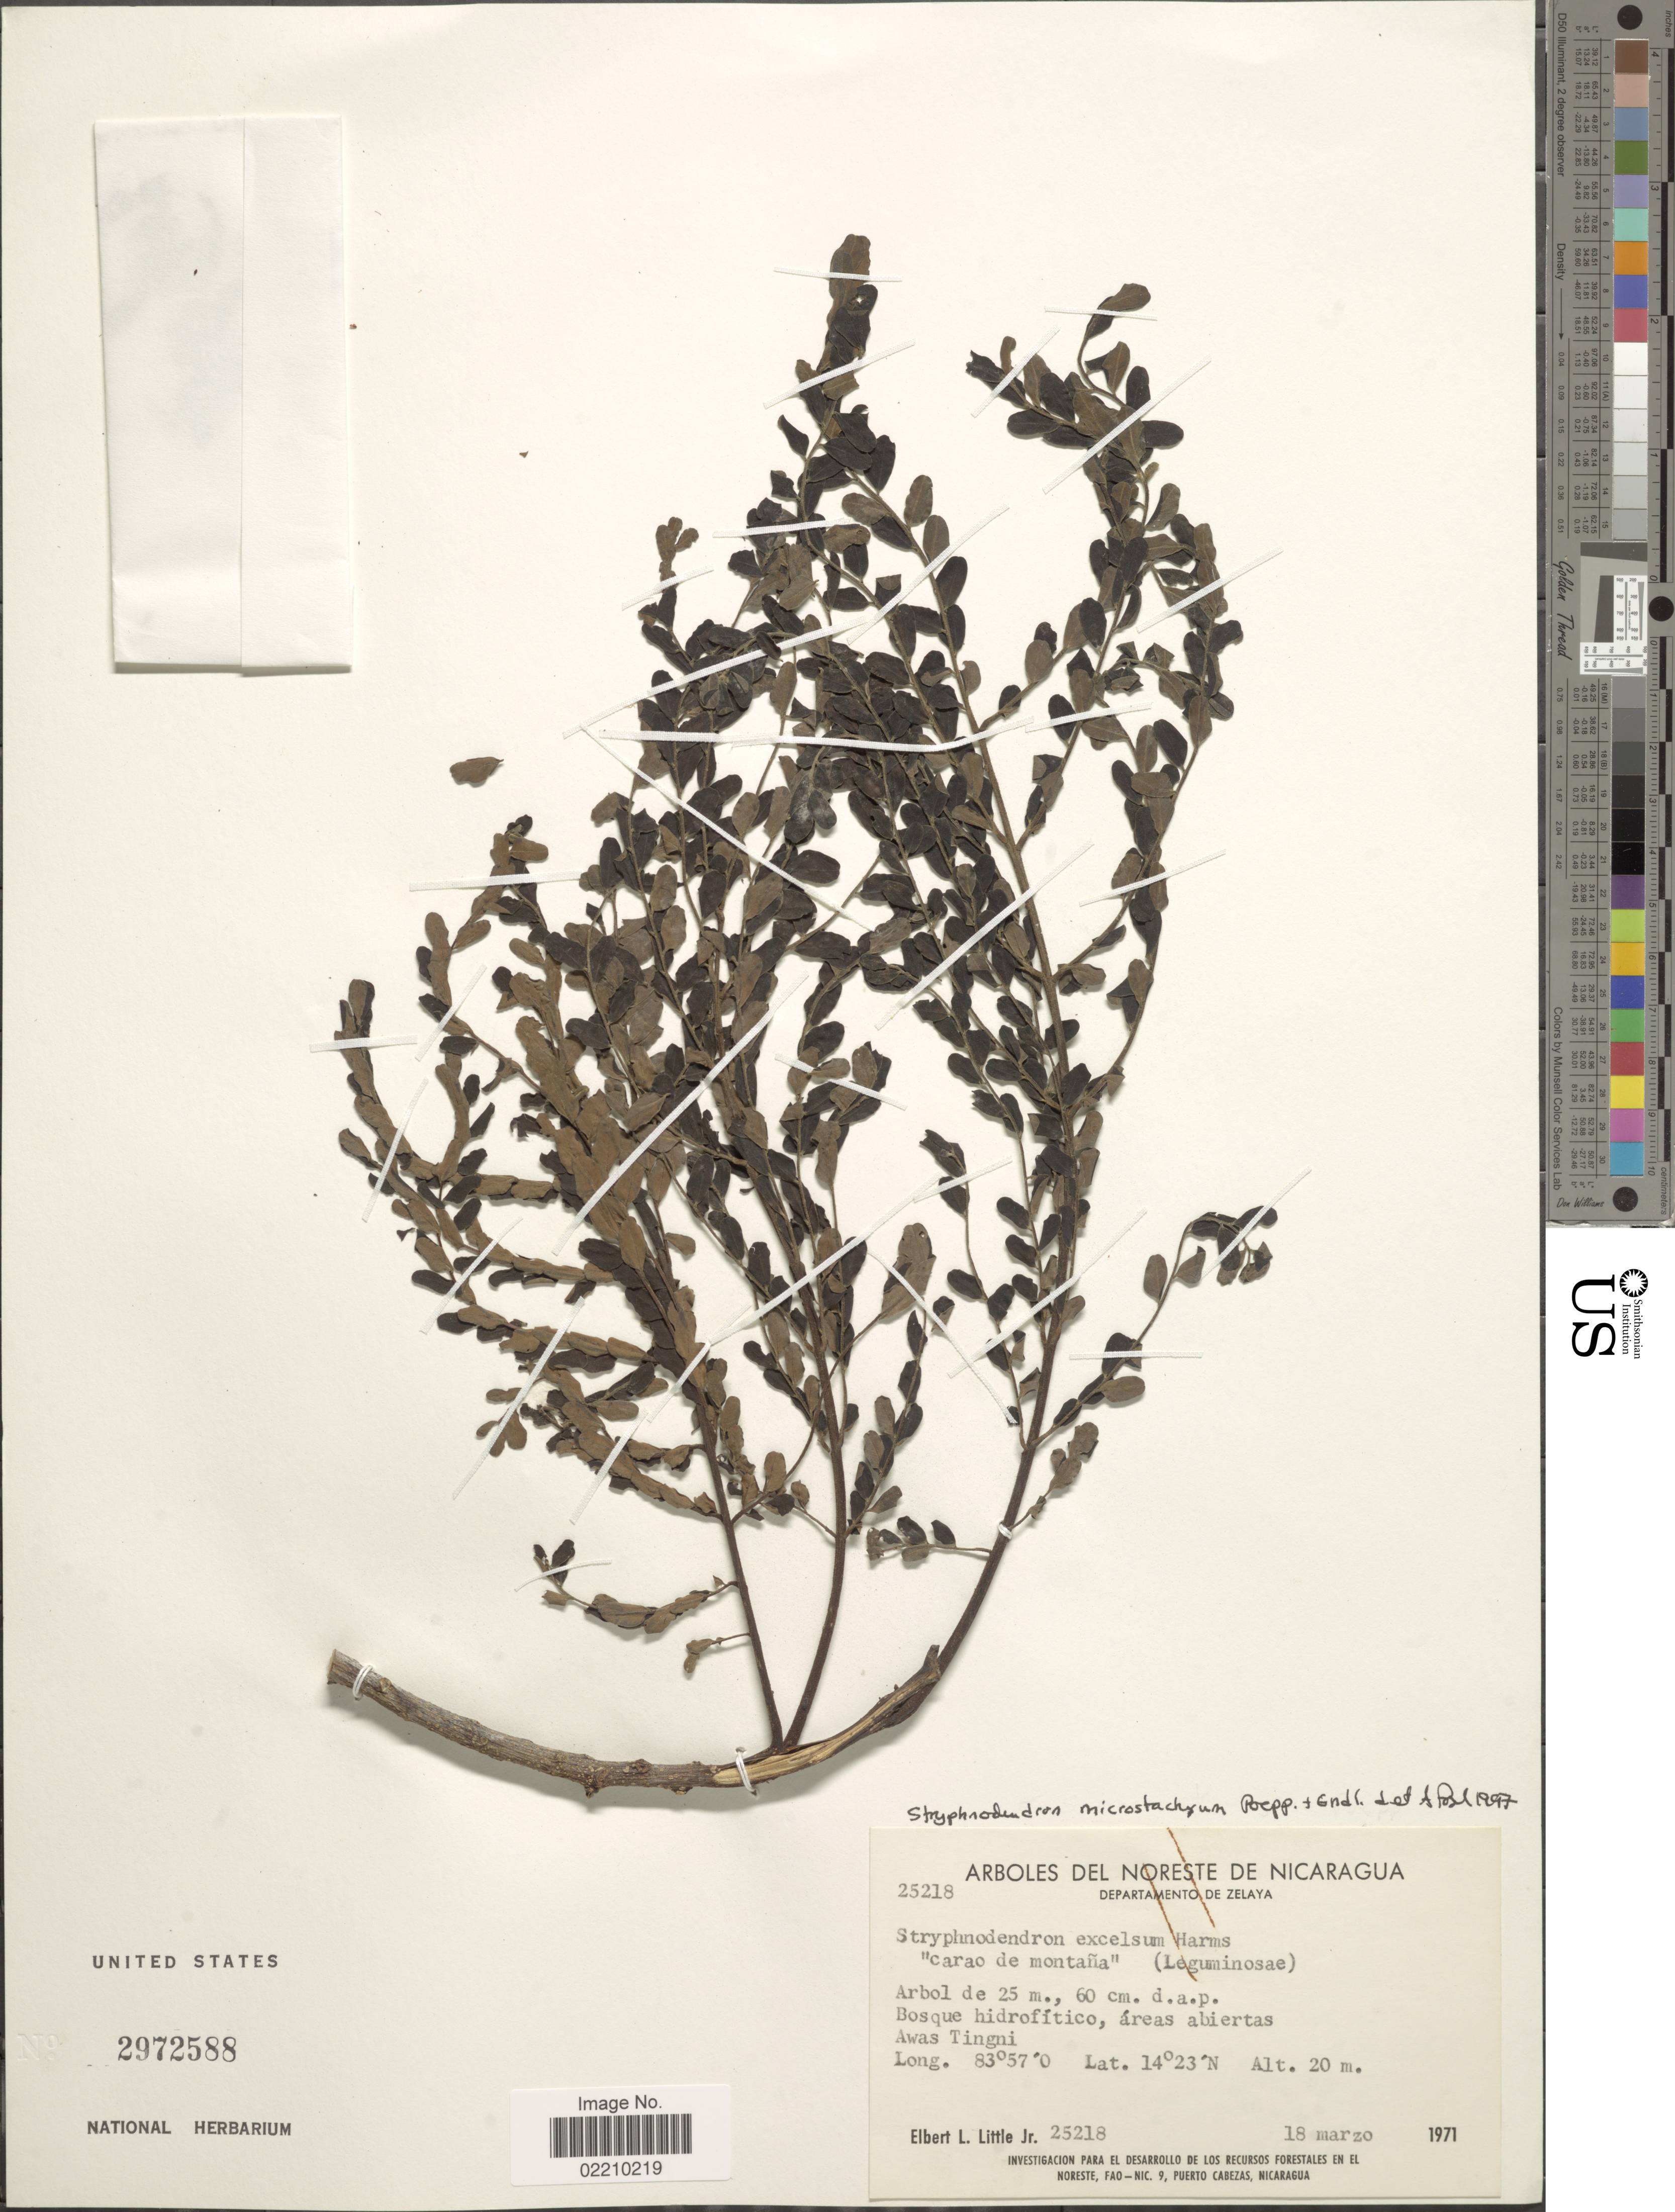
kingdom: Plantae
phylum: Tracheophyta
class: Magnoliopsida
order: Fabales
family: Fabaceae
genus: Stryphnodendron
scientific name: Stryphnodendron microstachyum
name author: Poepp.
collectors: E. L. Little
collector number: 25218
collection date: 1971-03-18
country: Nicaragua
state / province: Atlantico Norte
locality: Arboles Del Noreste De Nicaragua, Departamento de Zelaya, Areas abiertas, Awas Tingi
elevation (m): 20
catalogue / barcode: US 2972588